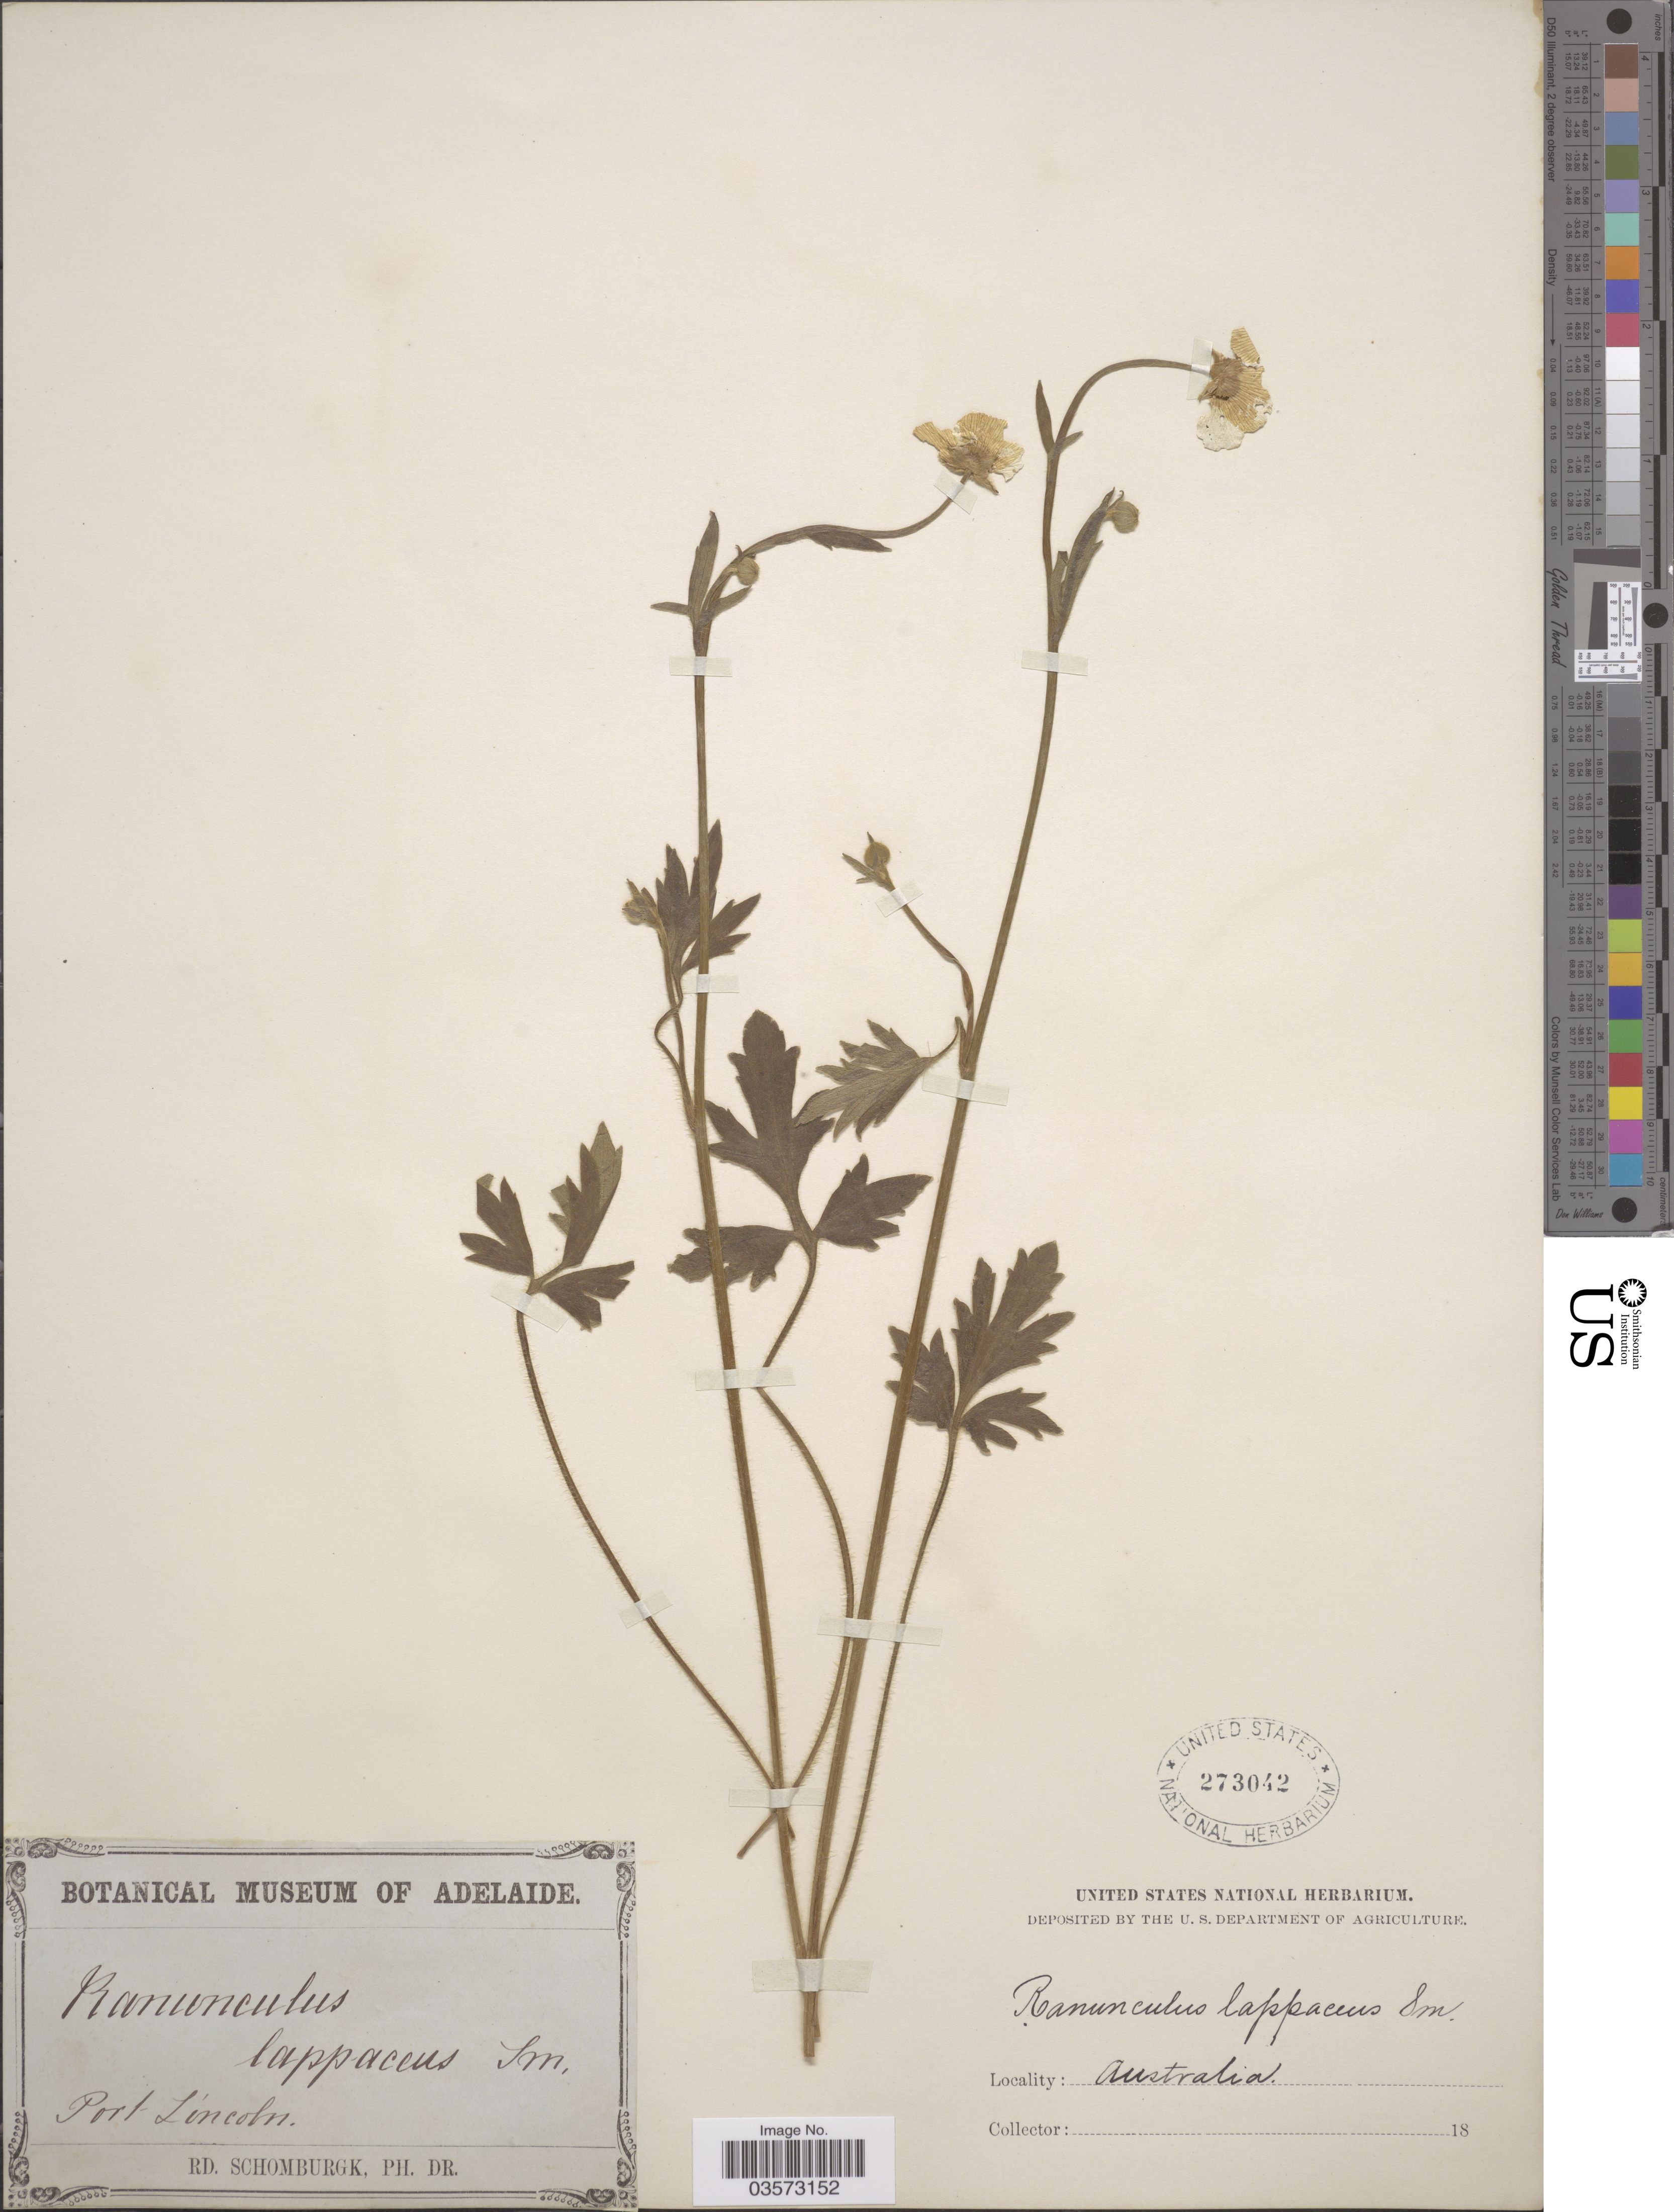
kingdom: Plantae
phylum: Tracheophyta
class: Magnoliopsida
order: Ranunculales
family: Ranunculaceae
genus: Ranunculus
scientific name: Ranunculus lappaceus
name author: Sm.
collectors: M. R. Schomburgk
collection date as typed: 18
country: Australia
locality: Port Lincoln.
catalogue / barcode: US 273042